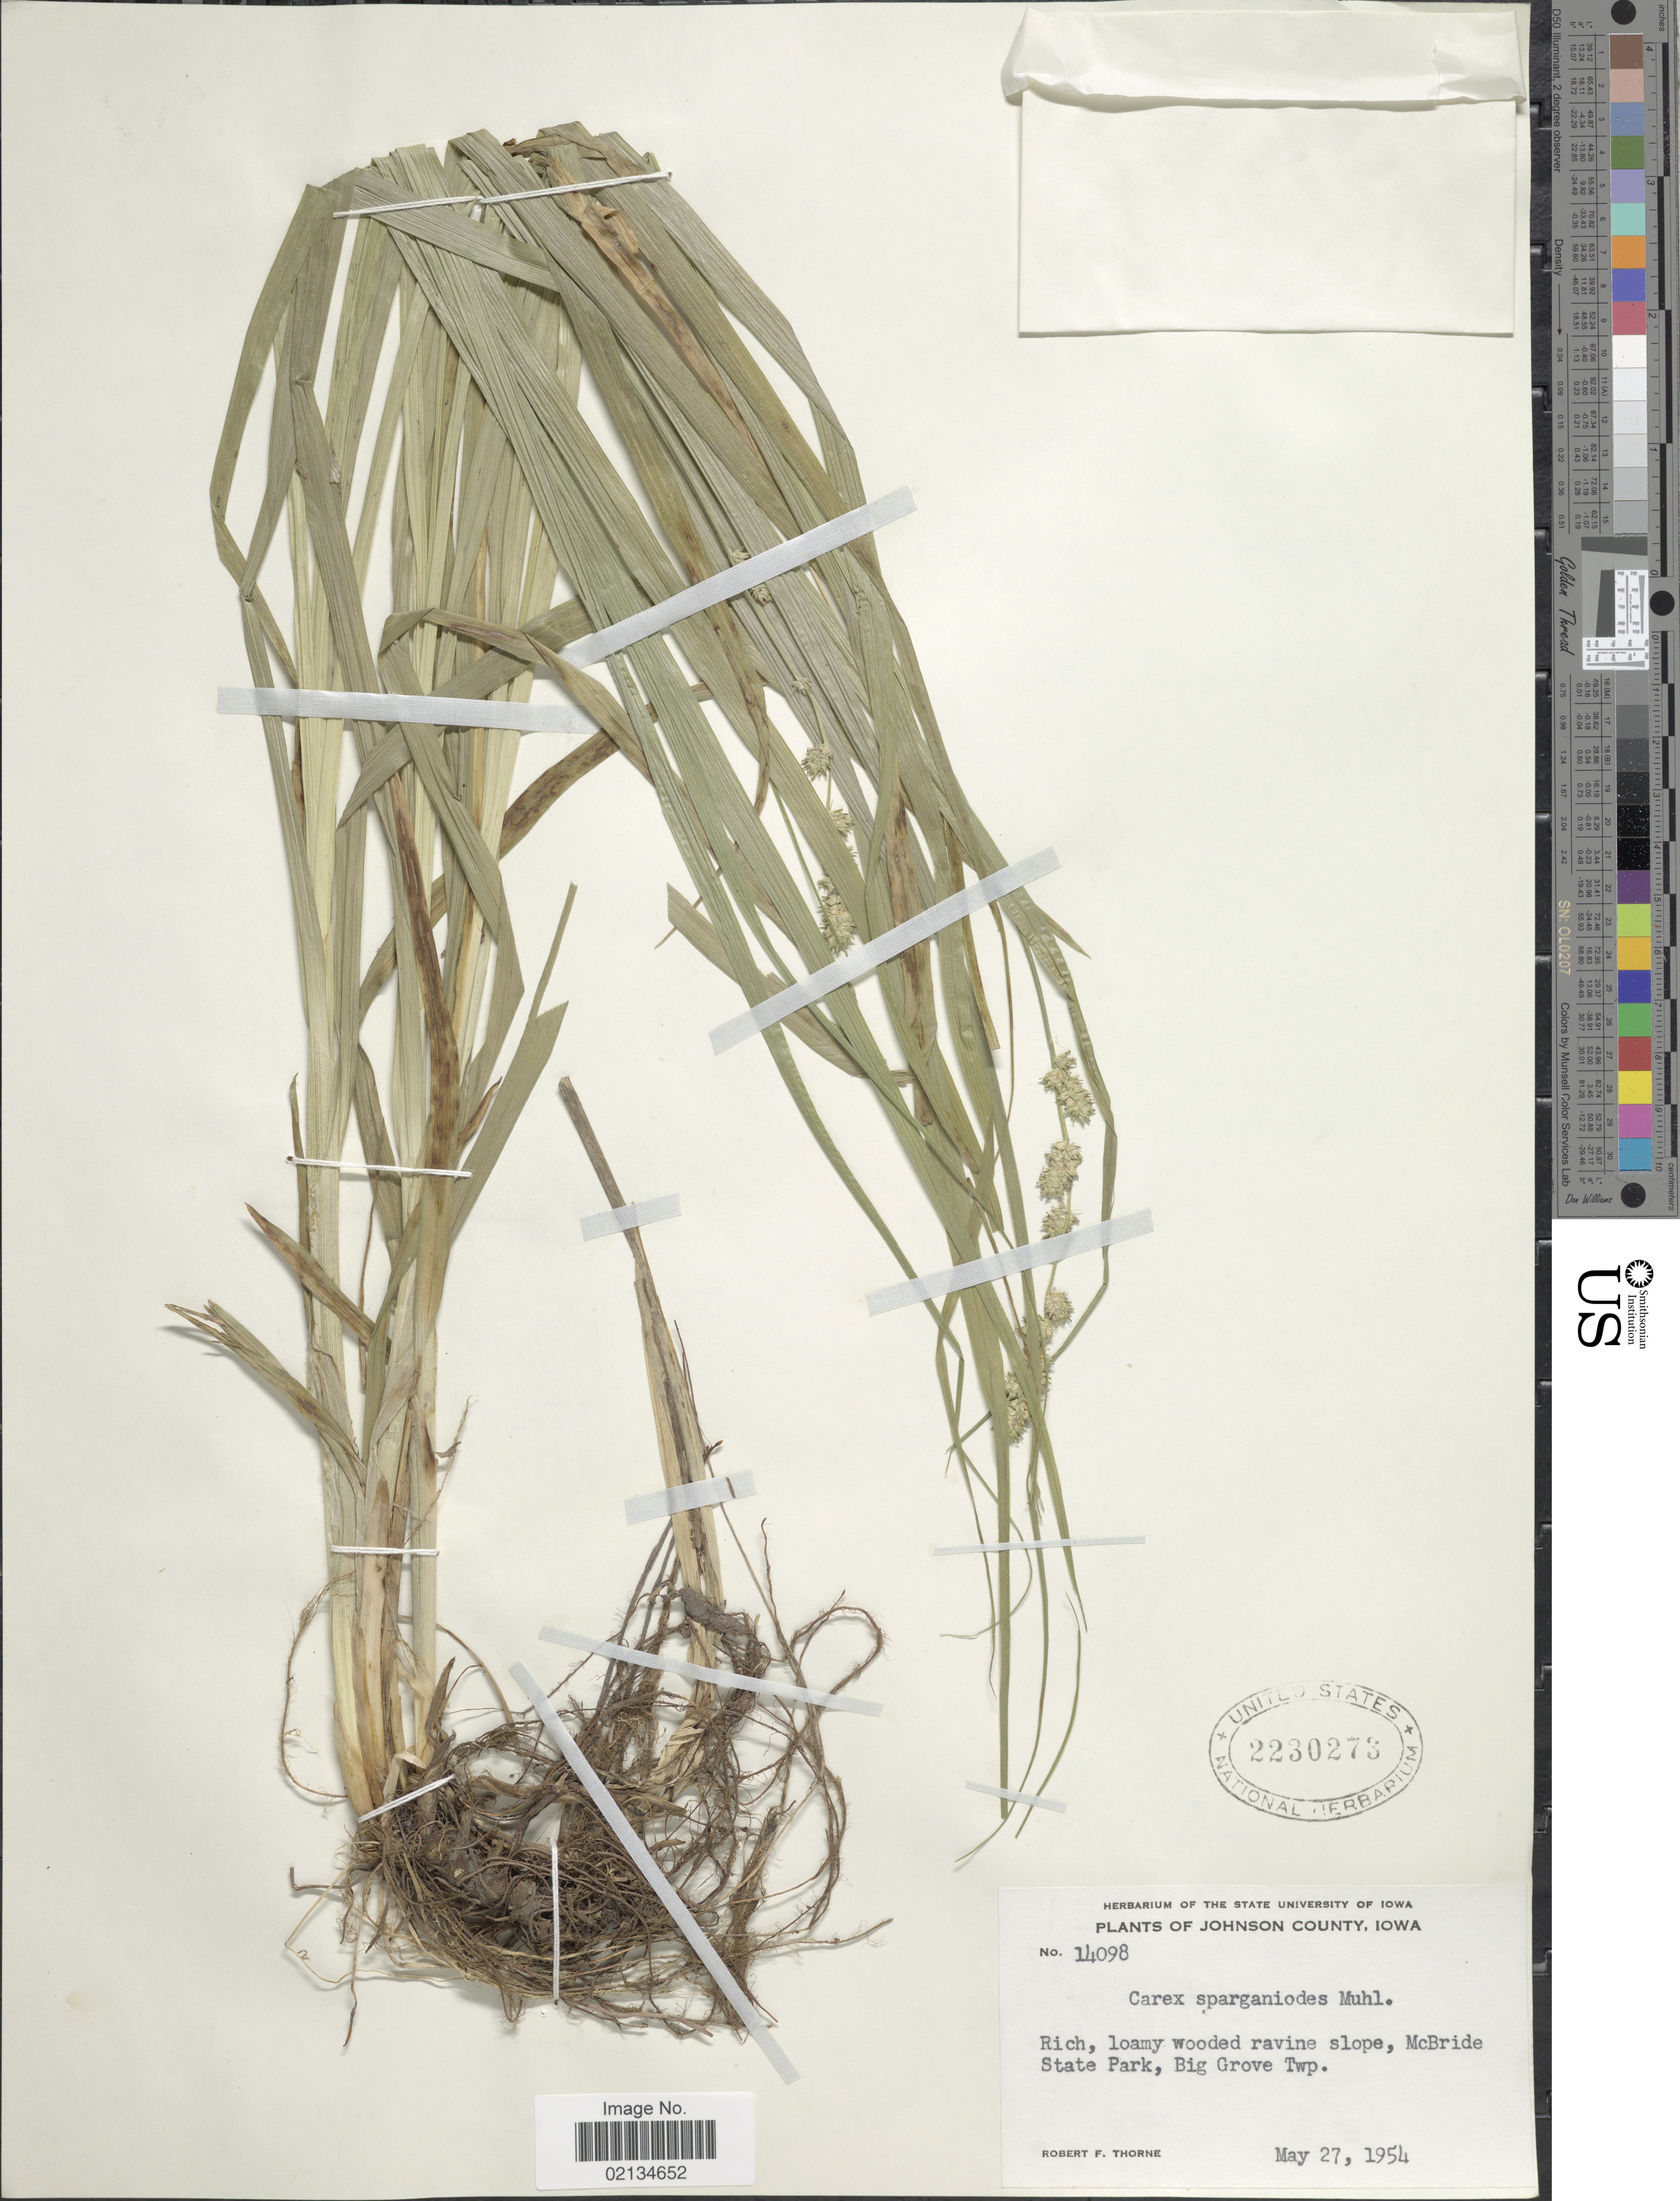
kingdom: Plantae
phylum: Tracheophyta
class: Liliopsida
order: Poales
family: Cyperaceae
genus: Carex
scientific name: Carex sparganioides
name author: Muhl. ex Willd.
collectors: R. F. Thorne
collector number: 14098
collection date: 1954-05-27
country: United States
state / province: Iowa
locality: Johnson County, loamy wooded ravine slope, McBridge State Park, Bog Grove Twp.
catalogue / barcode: US 2230273